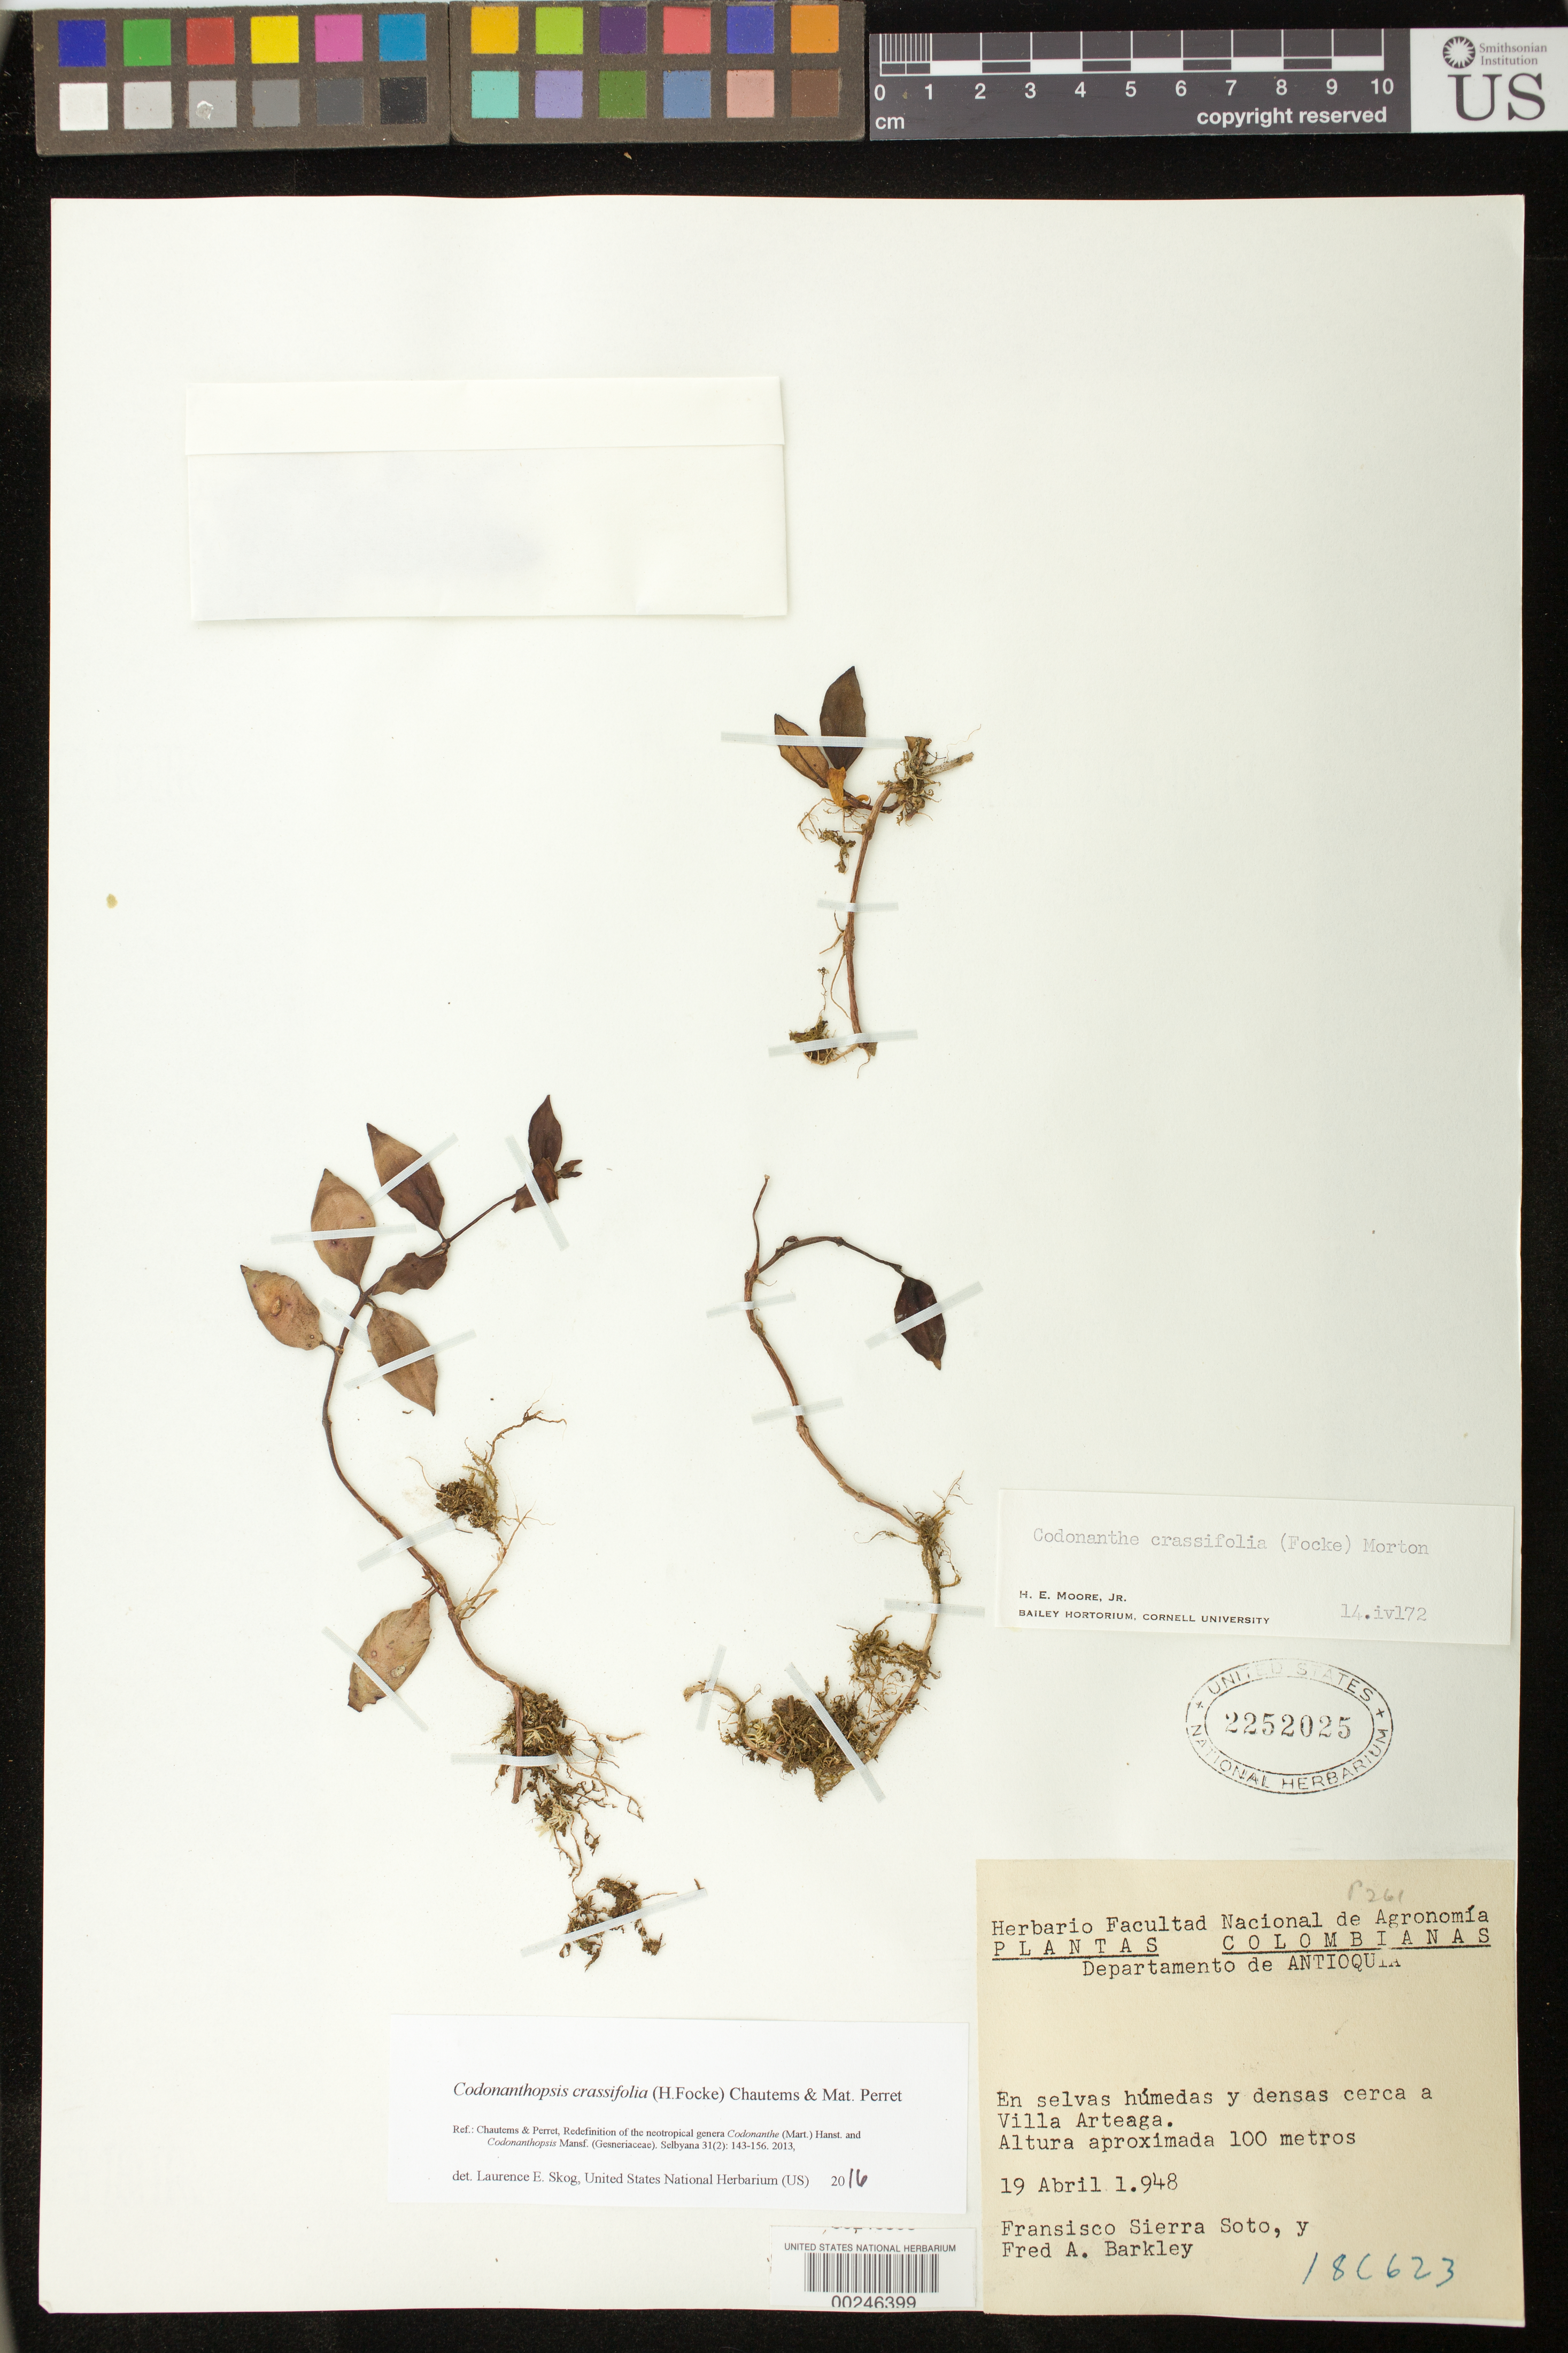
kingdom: Plantae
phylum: Tracheophyta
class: Magnoliopsida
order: Lamiales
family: Gesneriaceae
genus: Codonanthopsis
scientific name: Codonanthopsis crassifolia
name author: (H. Focke) Chautems & Mat.Perret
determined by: Skog, Laurence E.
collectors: F. Sierra Soto & F. A. Barkley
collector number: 18C 623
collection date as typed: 19 Apr 1948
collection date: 1948-04-19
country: Colombia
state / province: Antioquia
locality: Near Villa Arteaga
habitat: In dense, humid forest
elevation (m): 100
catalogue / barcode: US 2252025